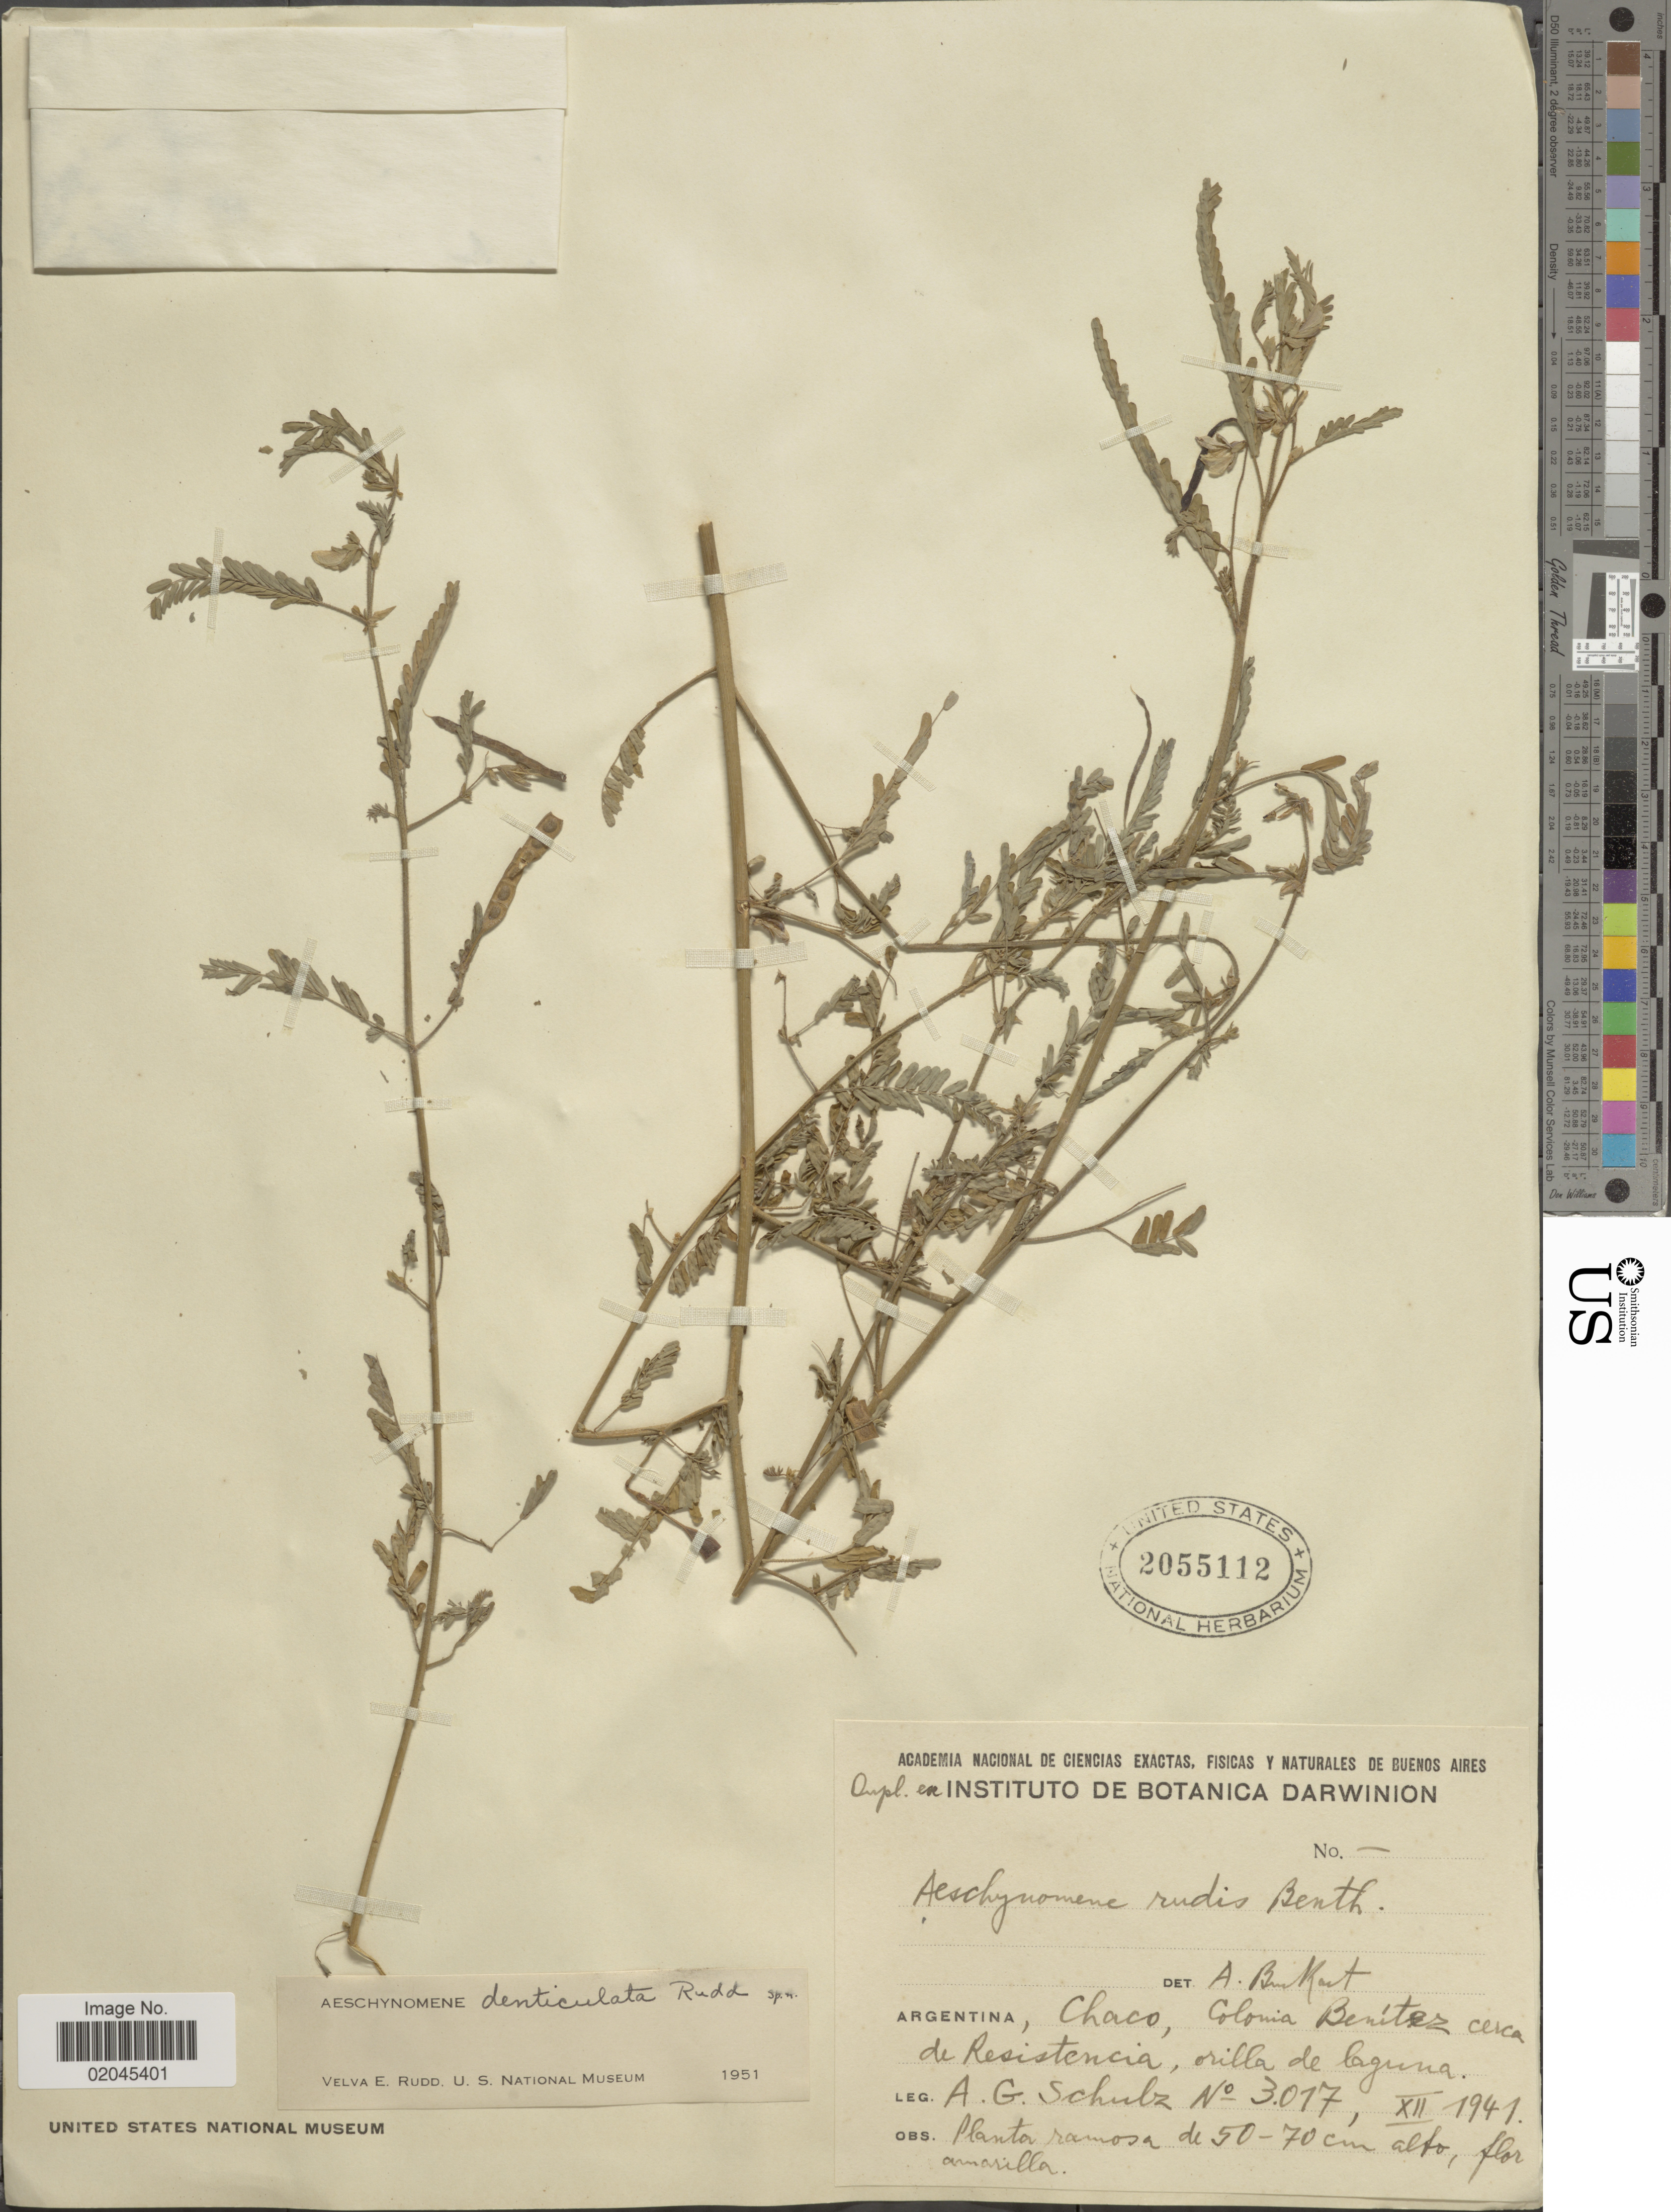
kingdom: Plantae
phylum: Tracheophyta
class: Magnoliopsida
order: Fabales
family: Fabaceae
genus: Aeschynomene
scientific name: Aeschynomene denticulata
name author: Rudd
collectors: A. G. Schulz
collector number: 3017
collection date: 1941-12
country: Argentina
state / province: Chaco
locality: Chaco, Colonia Benitez cerca de Resistencia, orilla de laguna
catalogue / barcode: US 2055112